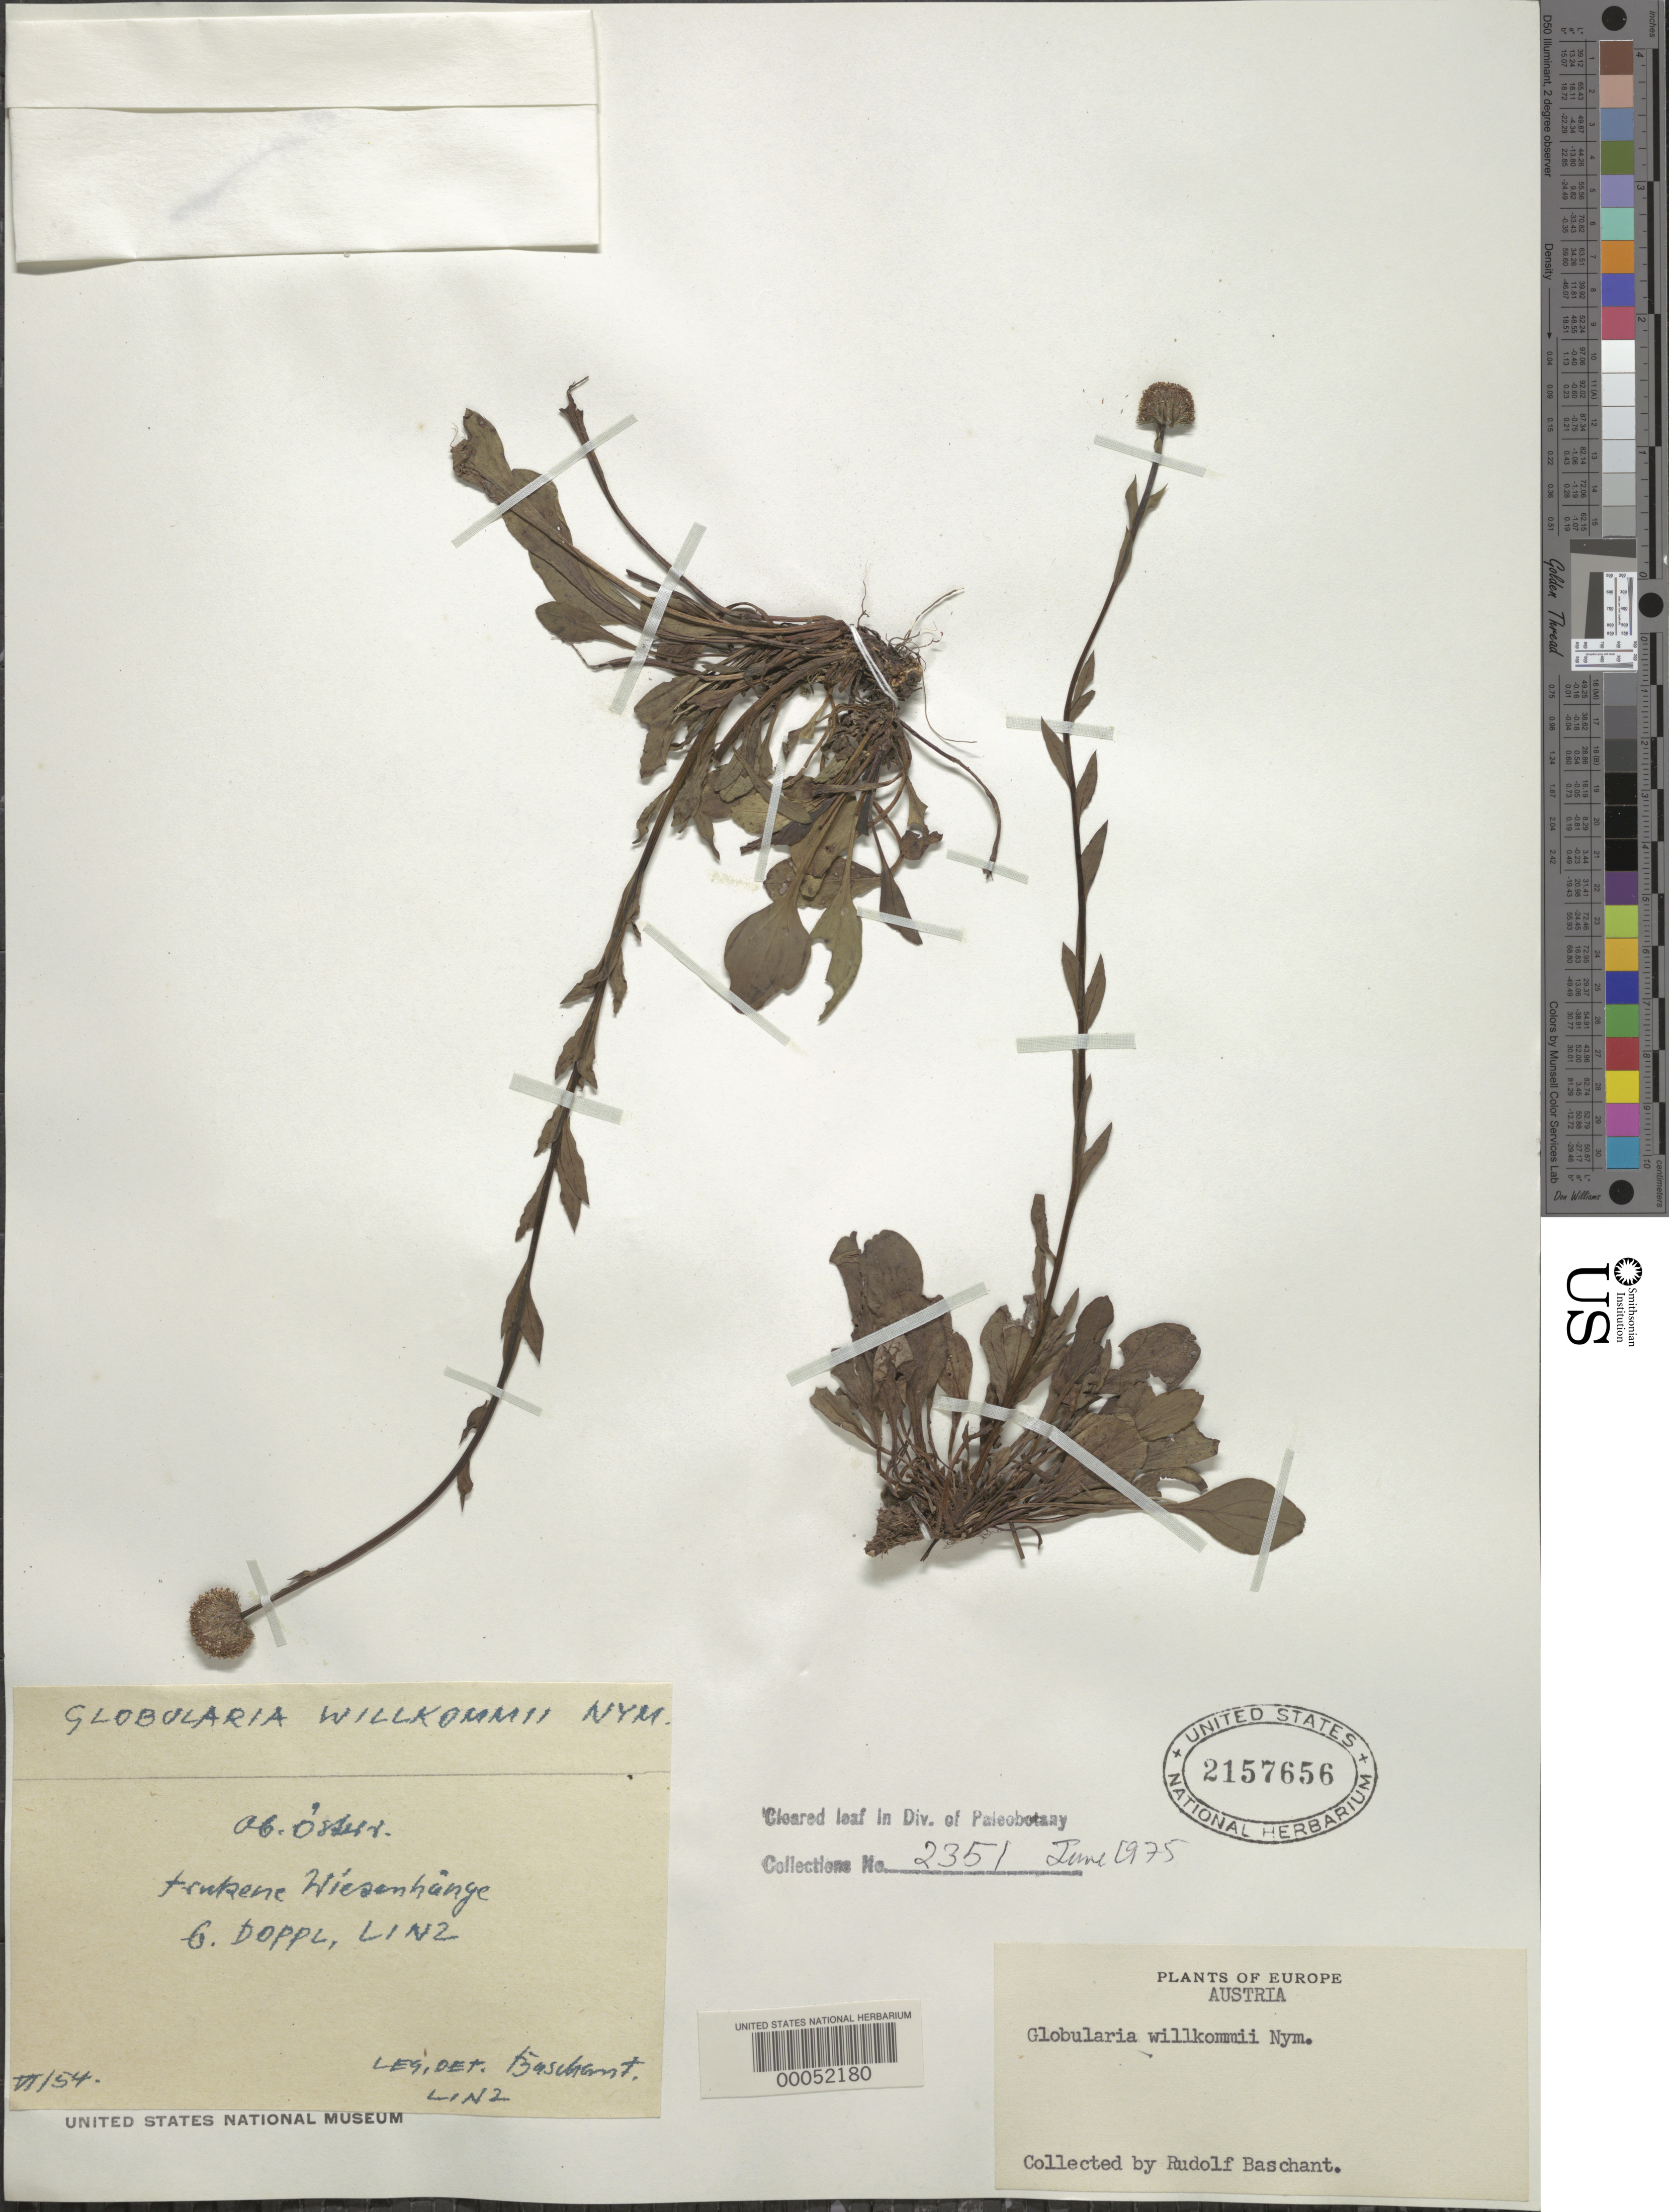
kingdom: Plantae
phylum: Tracheophyta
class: Magnoliopsida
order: Lamiales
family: Plantaginaceae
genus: Globularia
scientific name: Globularia willkommii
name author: Nyman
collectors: R. Baschant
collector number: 2351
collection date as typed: Jun 1975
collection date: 1975-06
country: Austria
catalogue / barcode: US 2157656